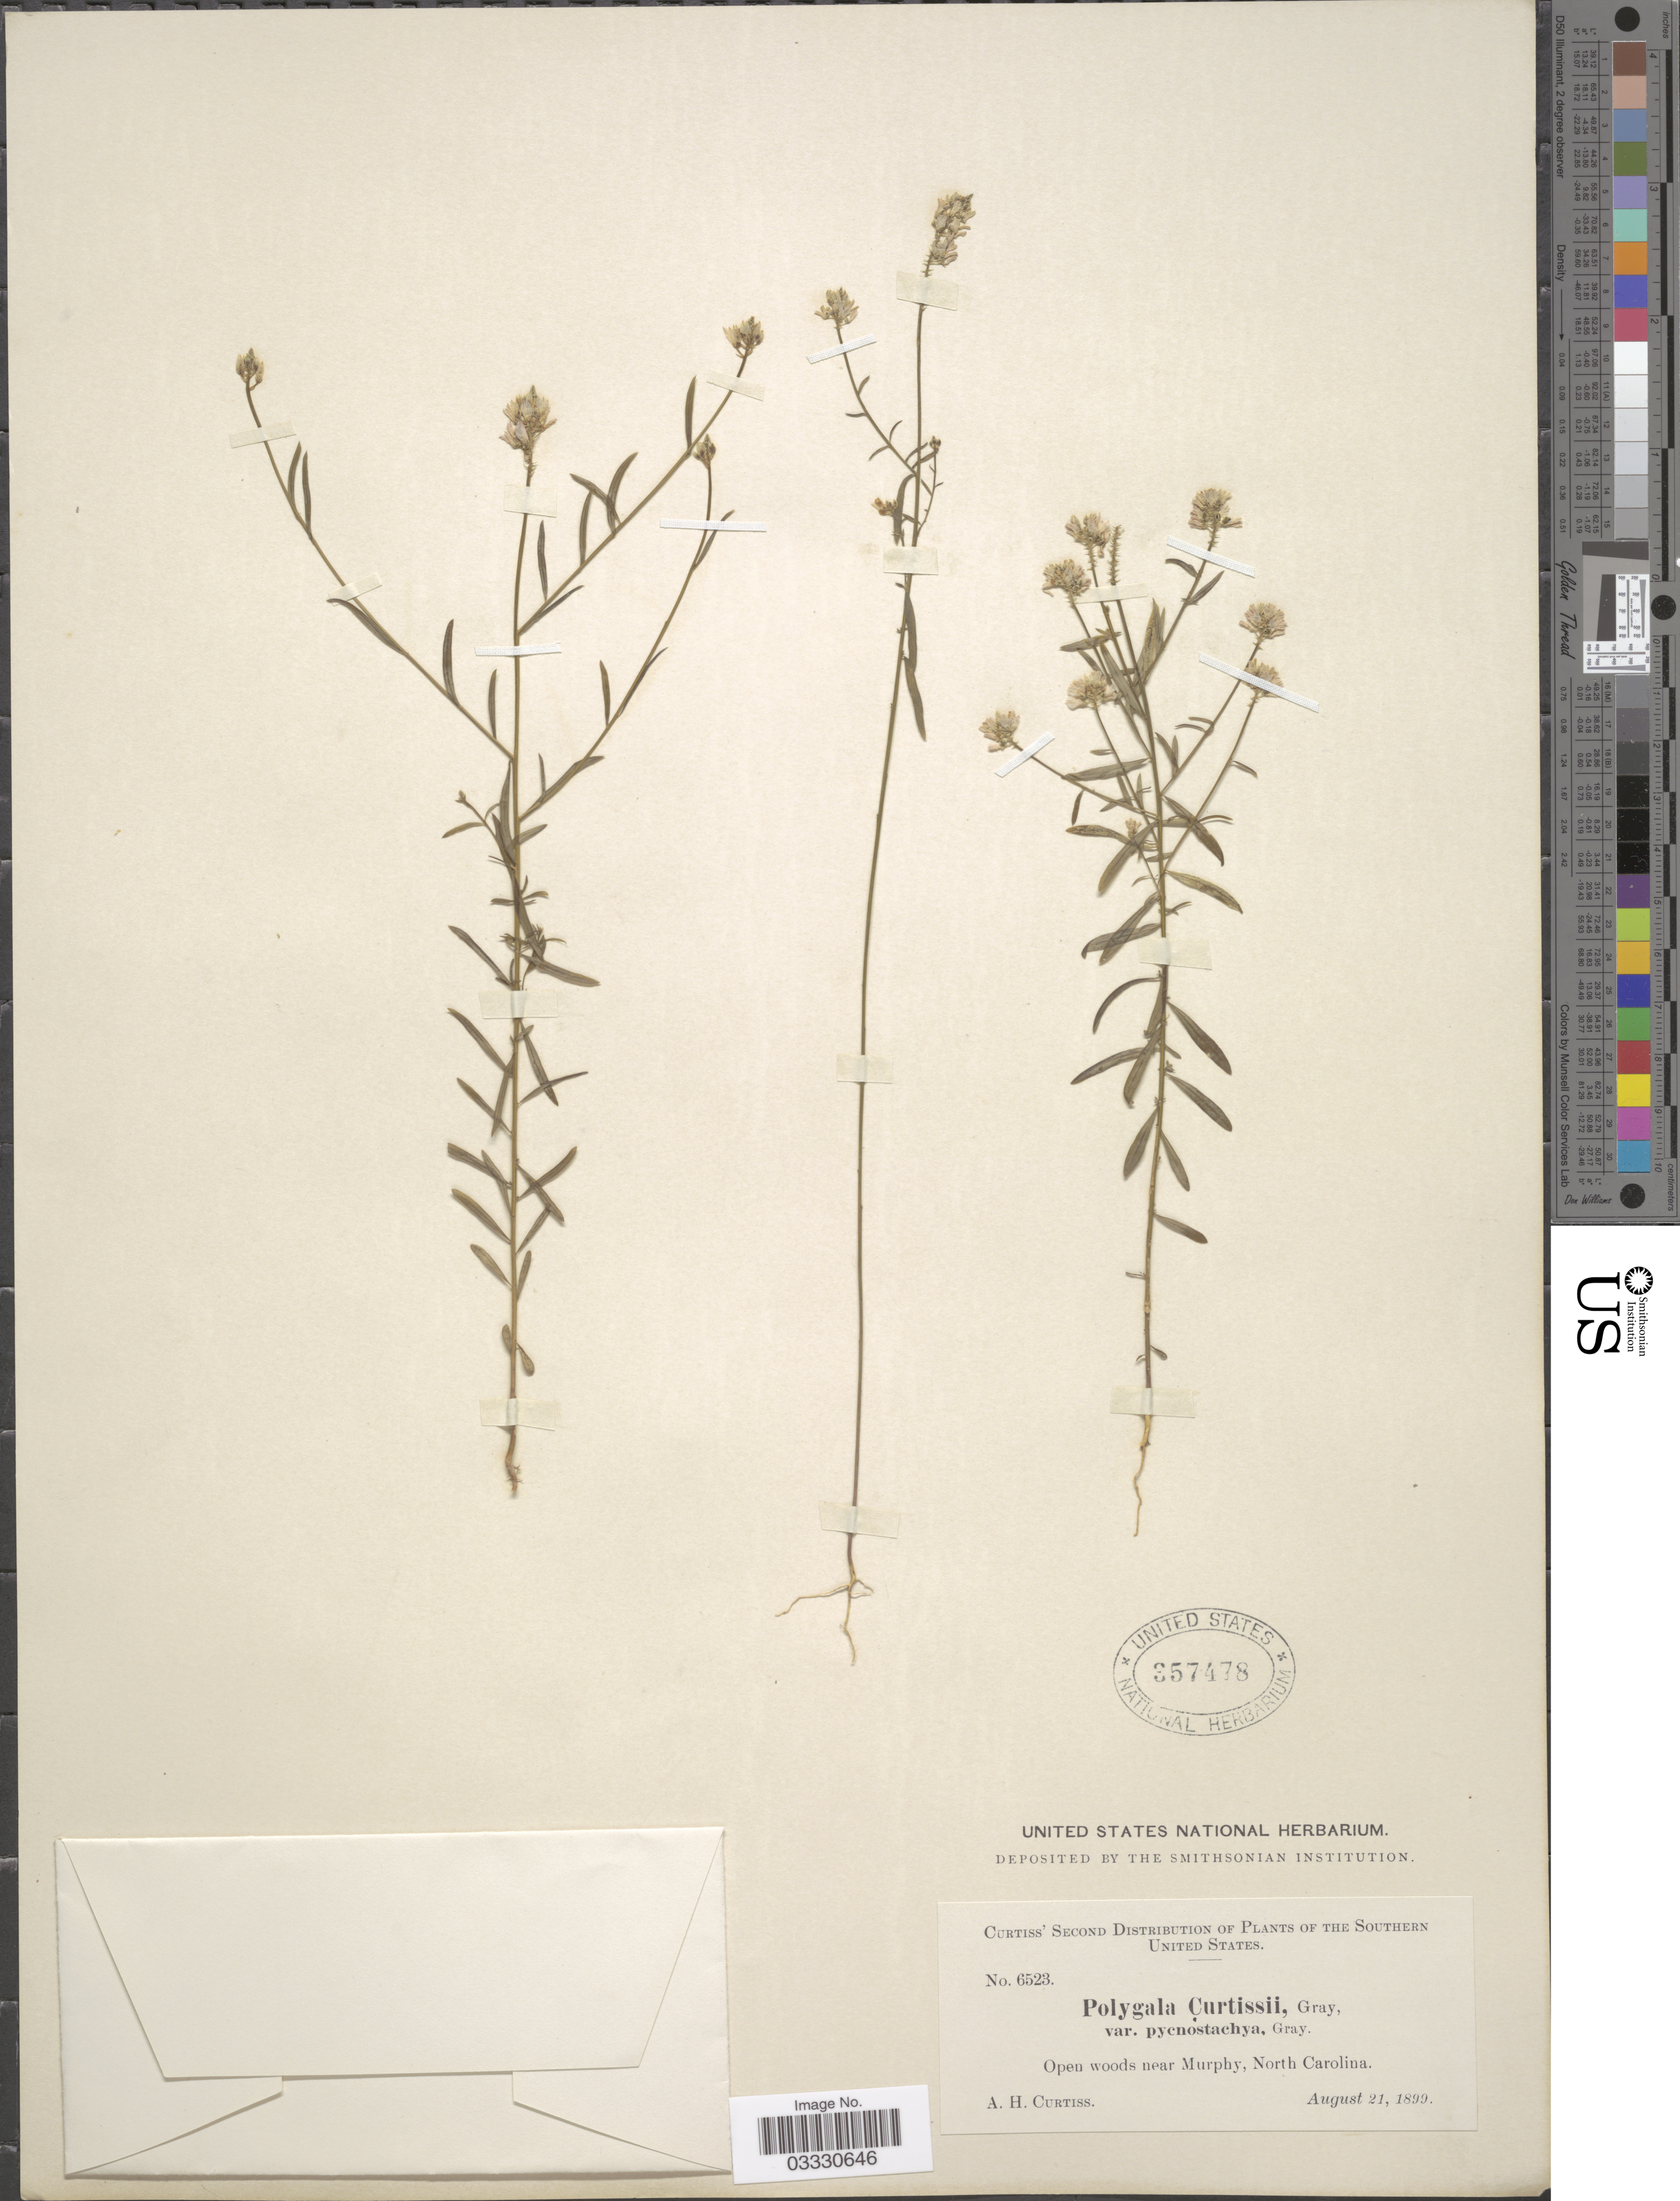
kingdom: Plantae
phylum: Tracheophyta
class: Magnoliopsida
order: Fabales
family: Polygalaceae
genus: Polygala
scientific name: Polygala curtissii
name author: A. Gray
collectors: A. H. Curtiss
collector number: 6523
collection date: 1899-08-21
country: United States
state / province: North Carolina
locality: Southern United States. Open woods near Murphy.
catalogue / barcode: US 357478